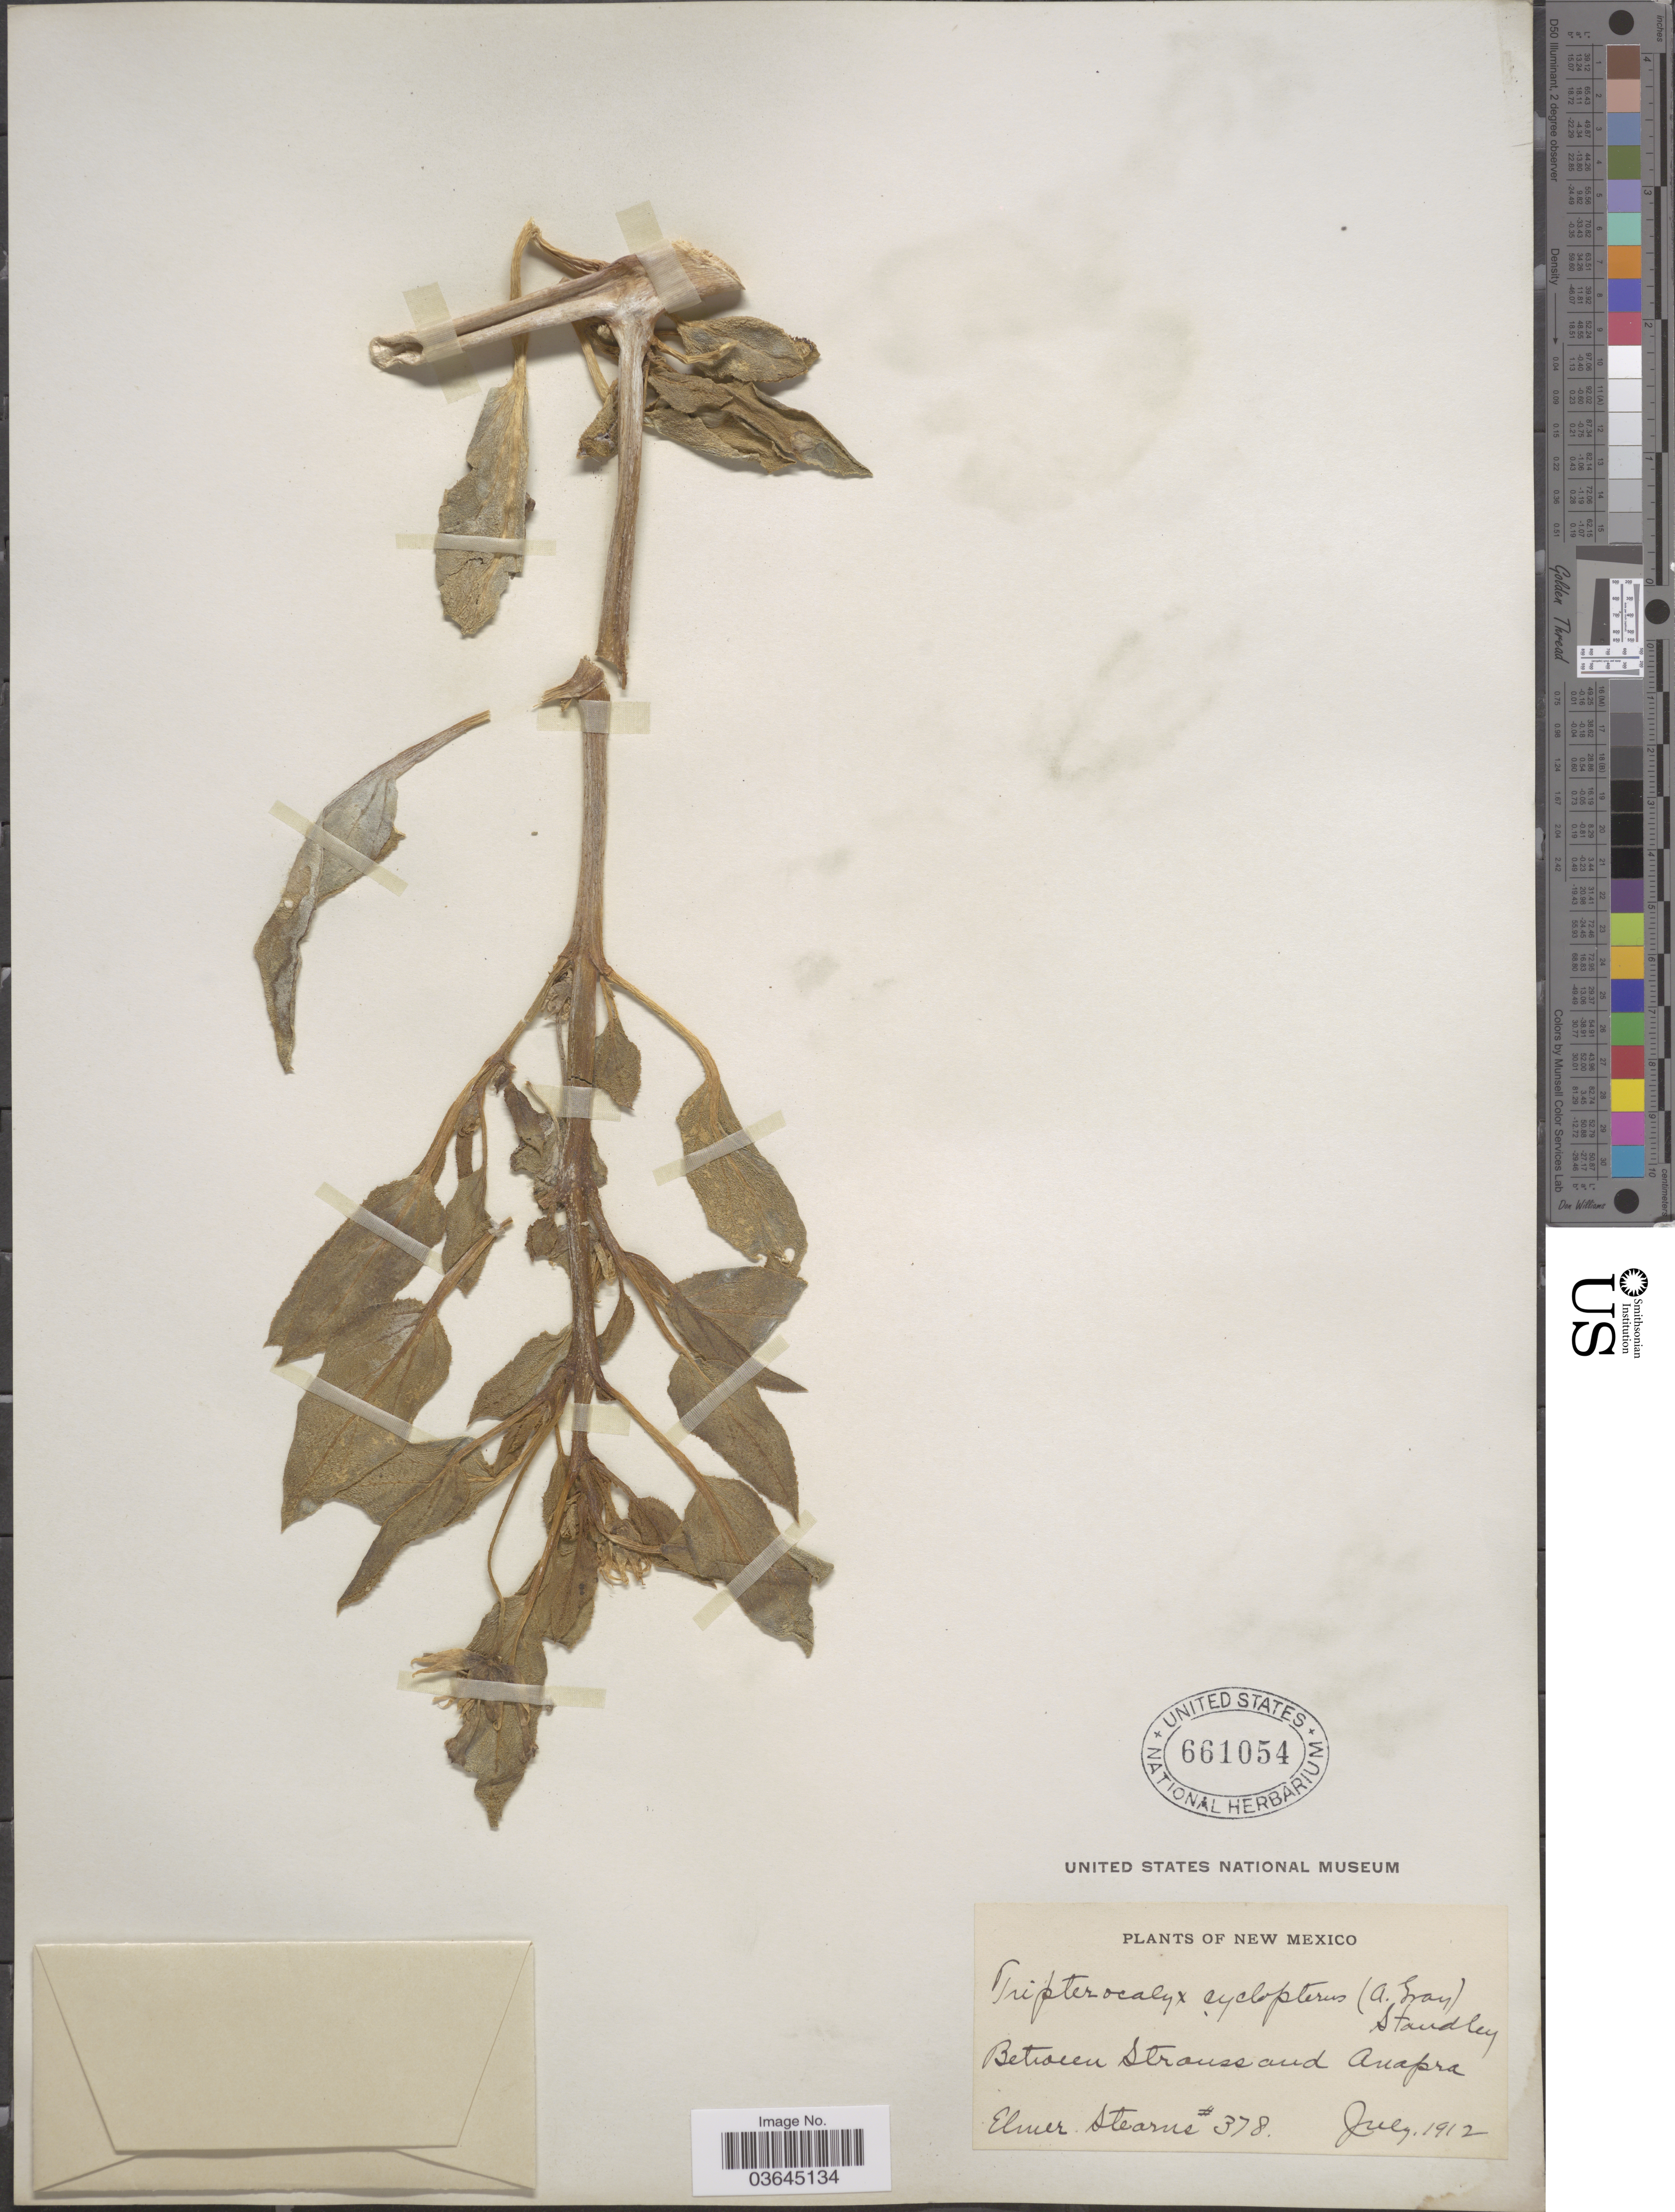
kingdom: Plantae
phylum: Tracheophyta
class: Magnoliopsida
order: Caryophyllales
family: Nyctaginaceae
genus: Tripterocalyx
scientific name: Tripterocalyx carneus var. carneus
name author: (Greene) L.A. Galloway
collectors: E. Stearns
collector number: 378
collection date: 1912-07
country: United States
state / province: New Mexico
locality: Between Straussand Anapra.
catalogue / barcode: US 661054